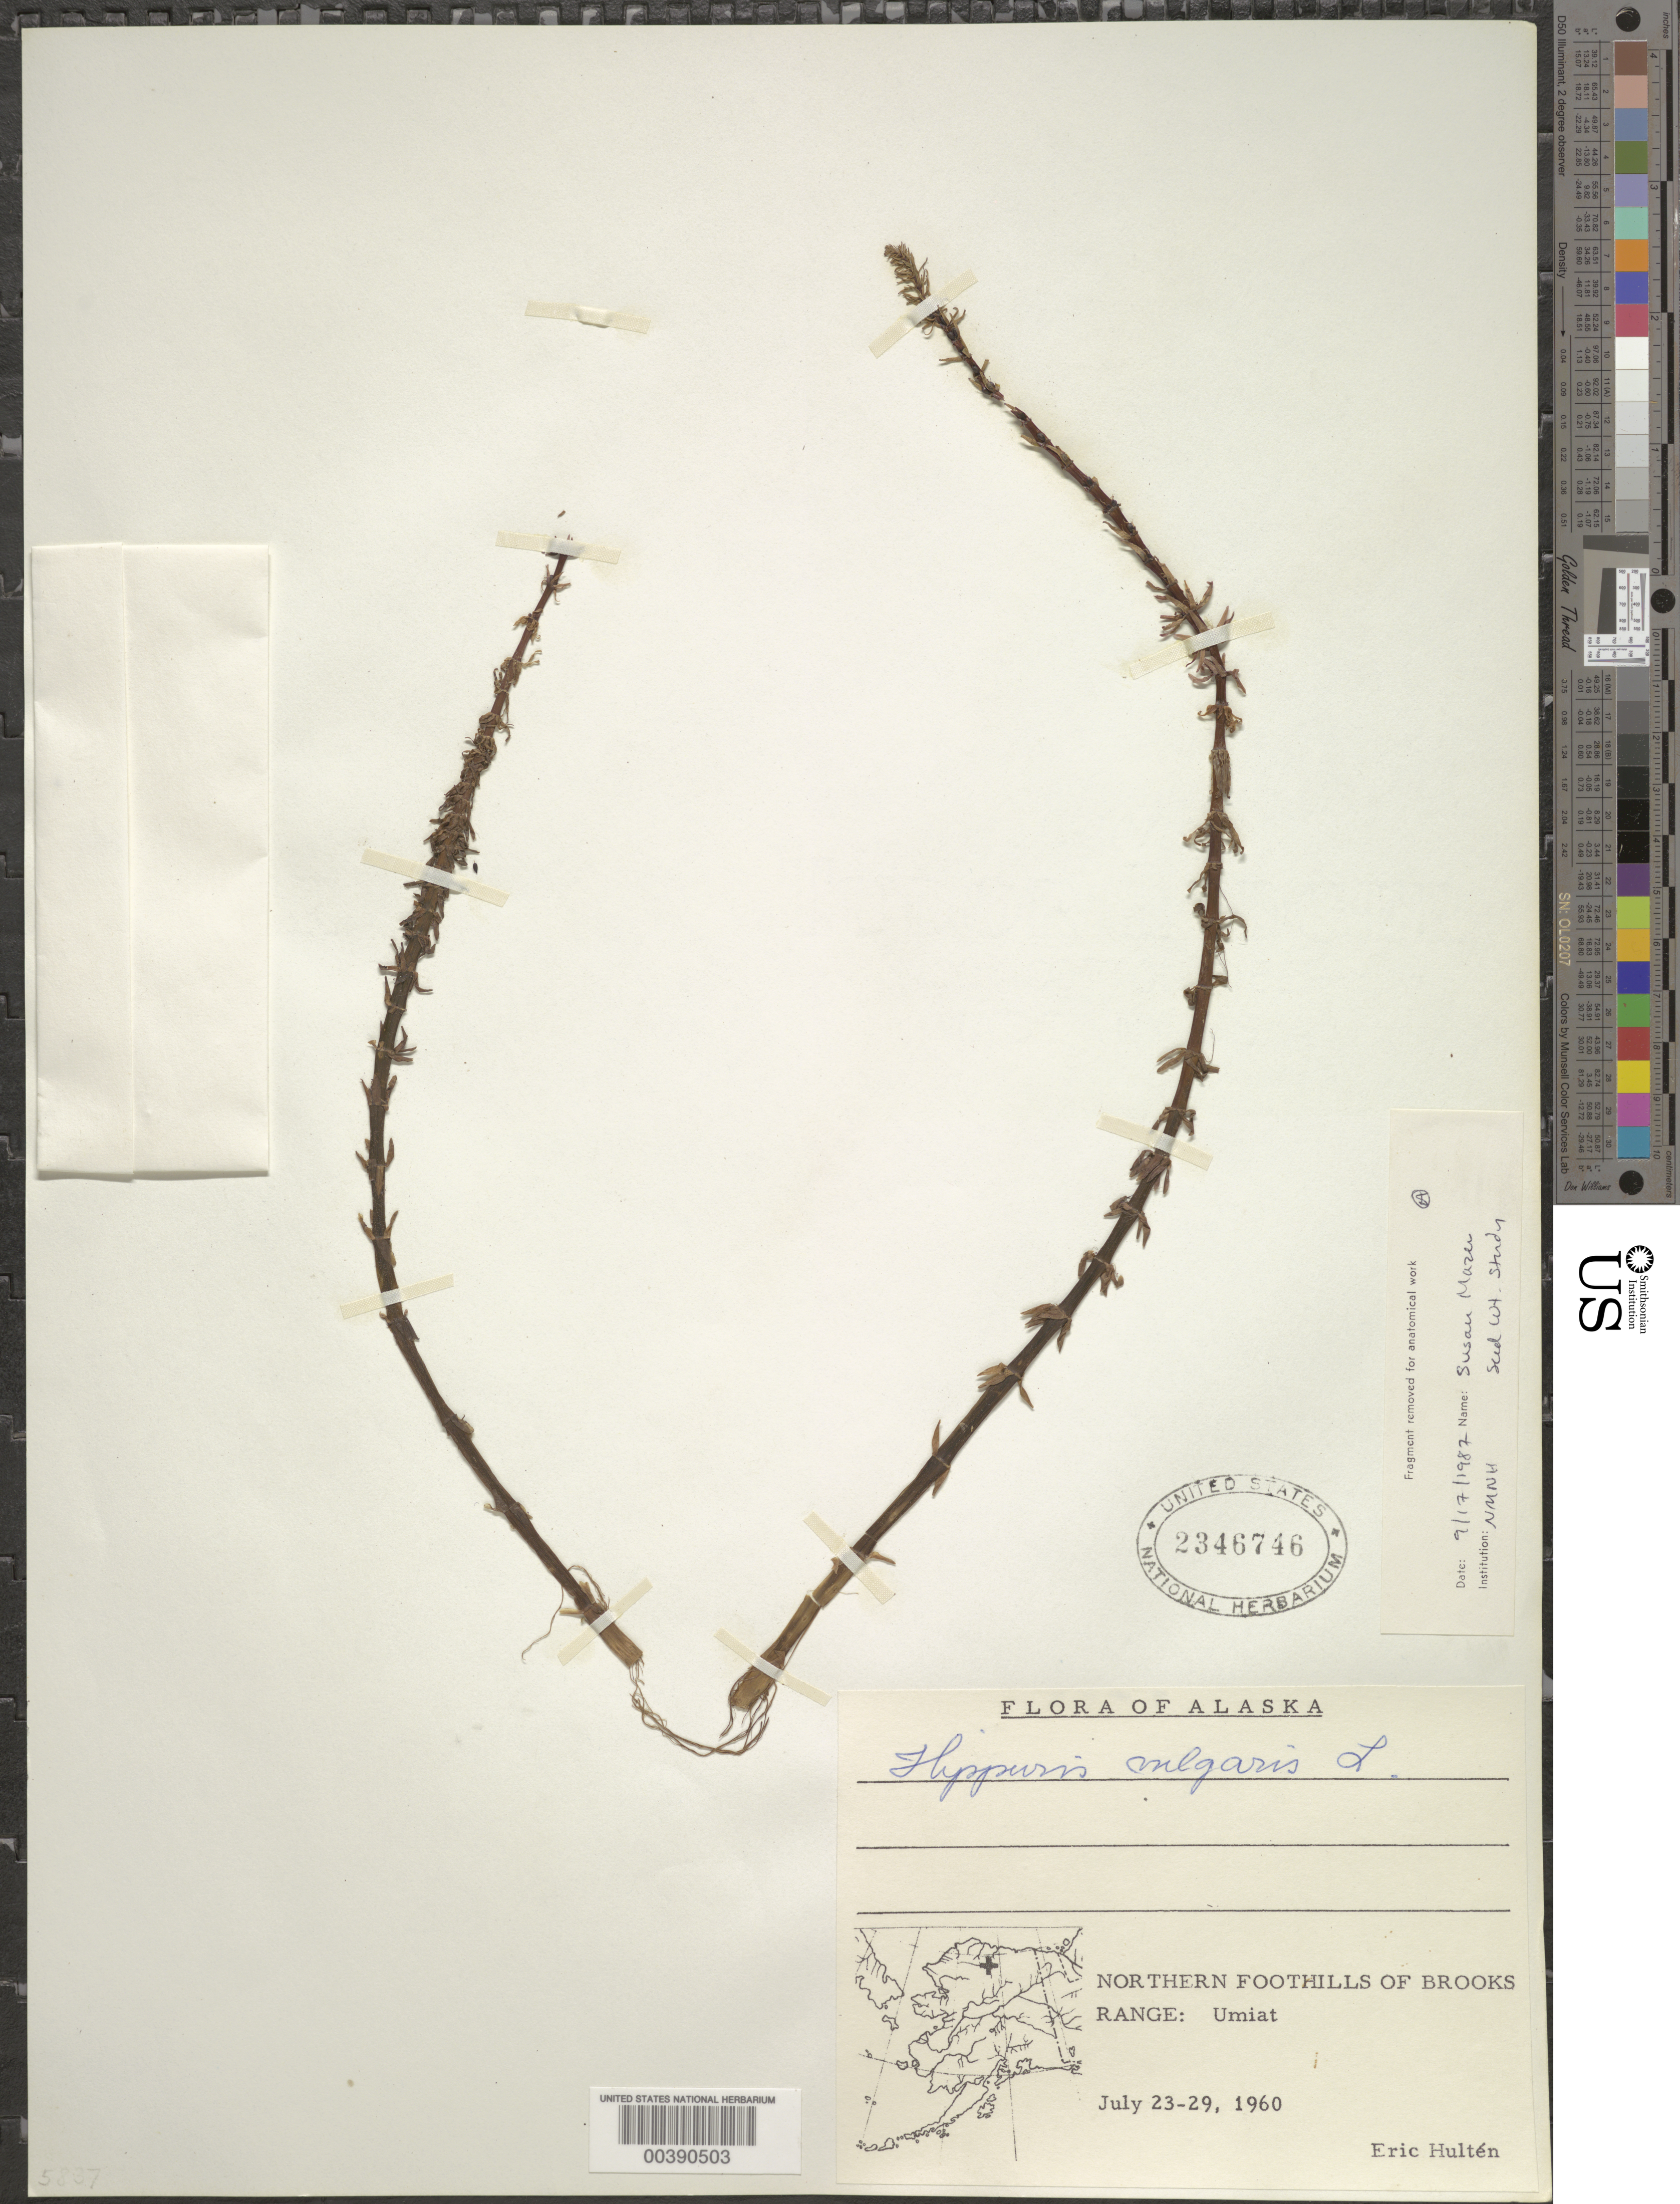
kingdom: Plantae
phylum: Tracheophyta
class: Magnoliopsida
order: Lamiales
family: Plantaginaceae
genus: Hippuris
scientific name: Hippuris vulgaris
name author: L.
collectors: E. G. Hultén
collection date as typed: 23 Jul 1960 to 29 Jul 1969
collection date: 1960-07-23/1969-07-29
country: United States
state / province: Alaska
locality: Foothills of Brooks range, Umiat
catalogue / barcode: US 2346746